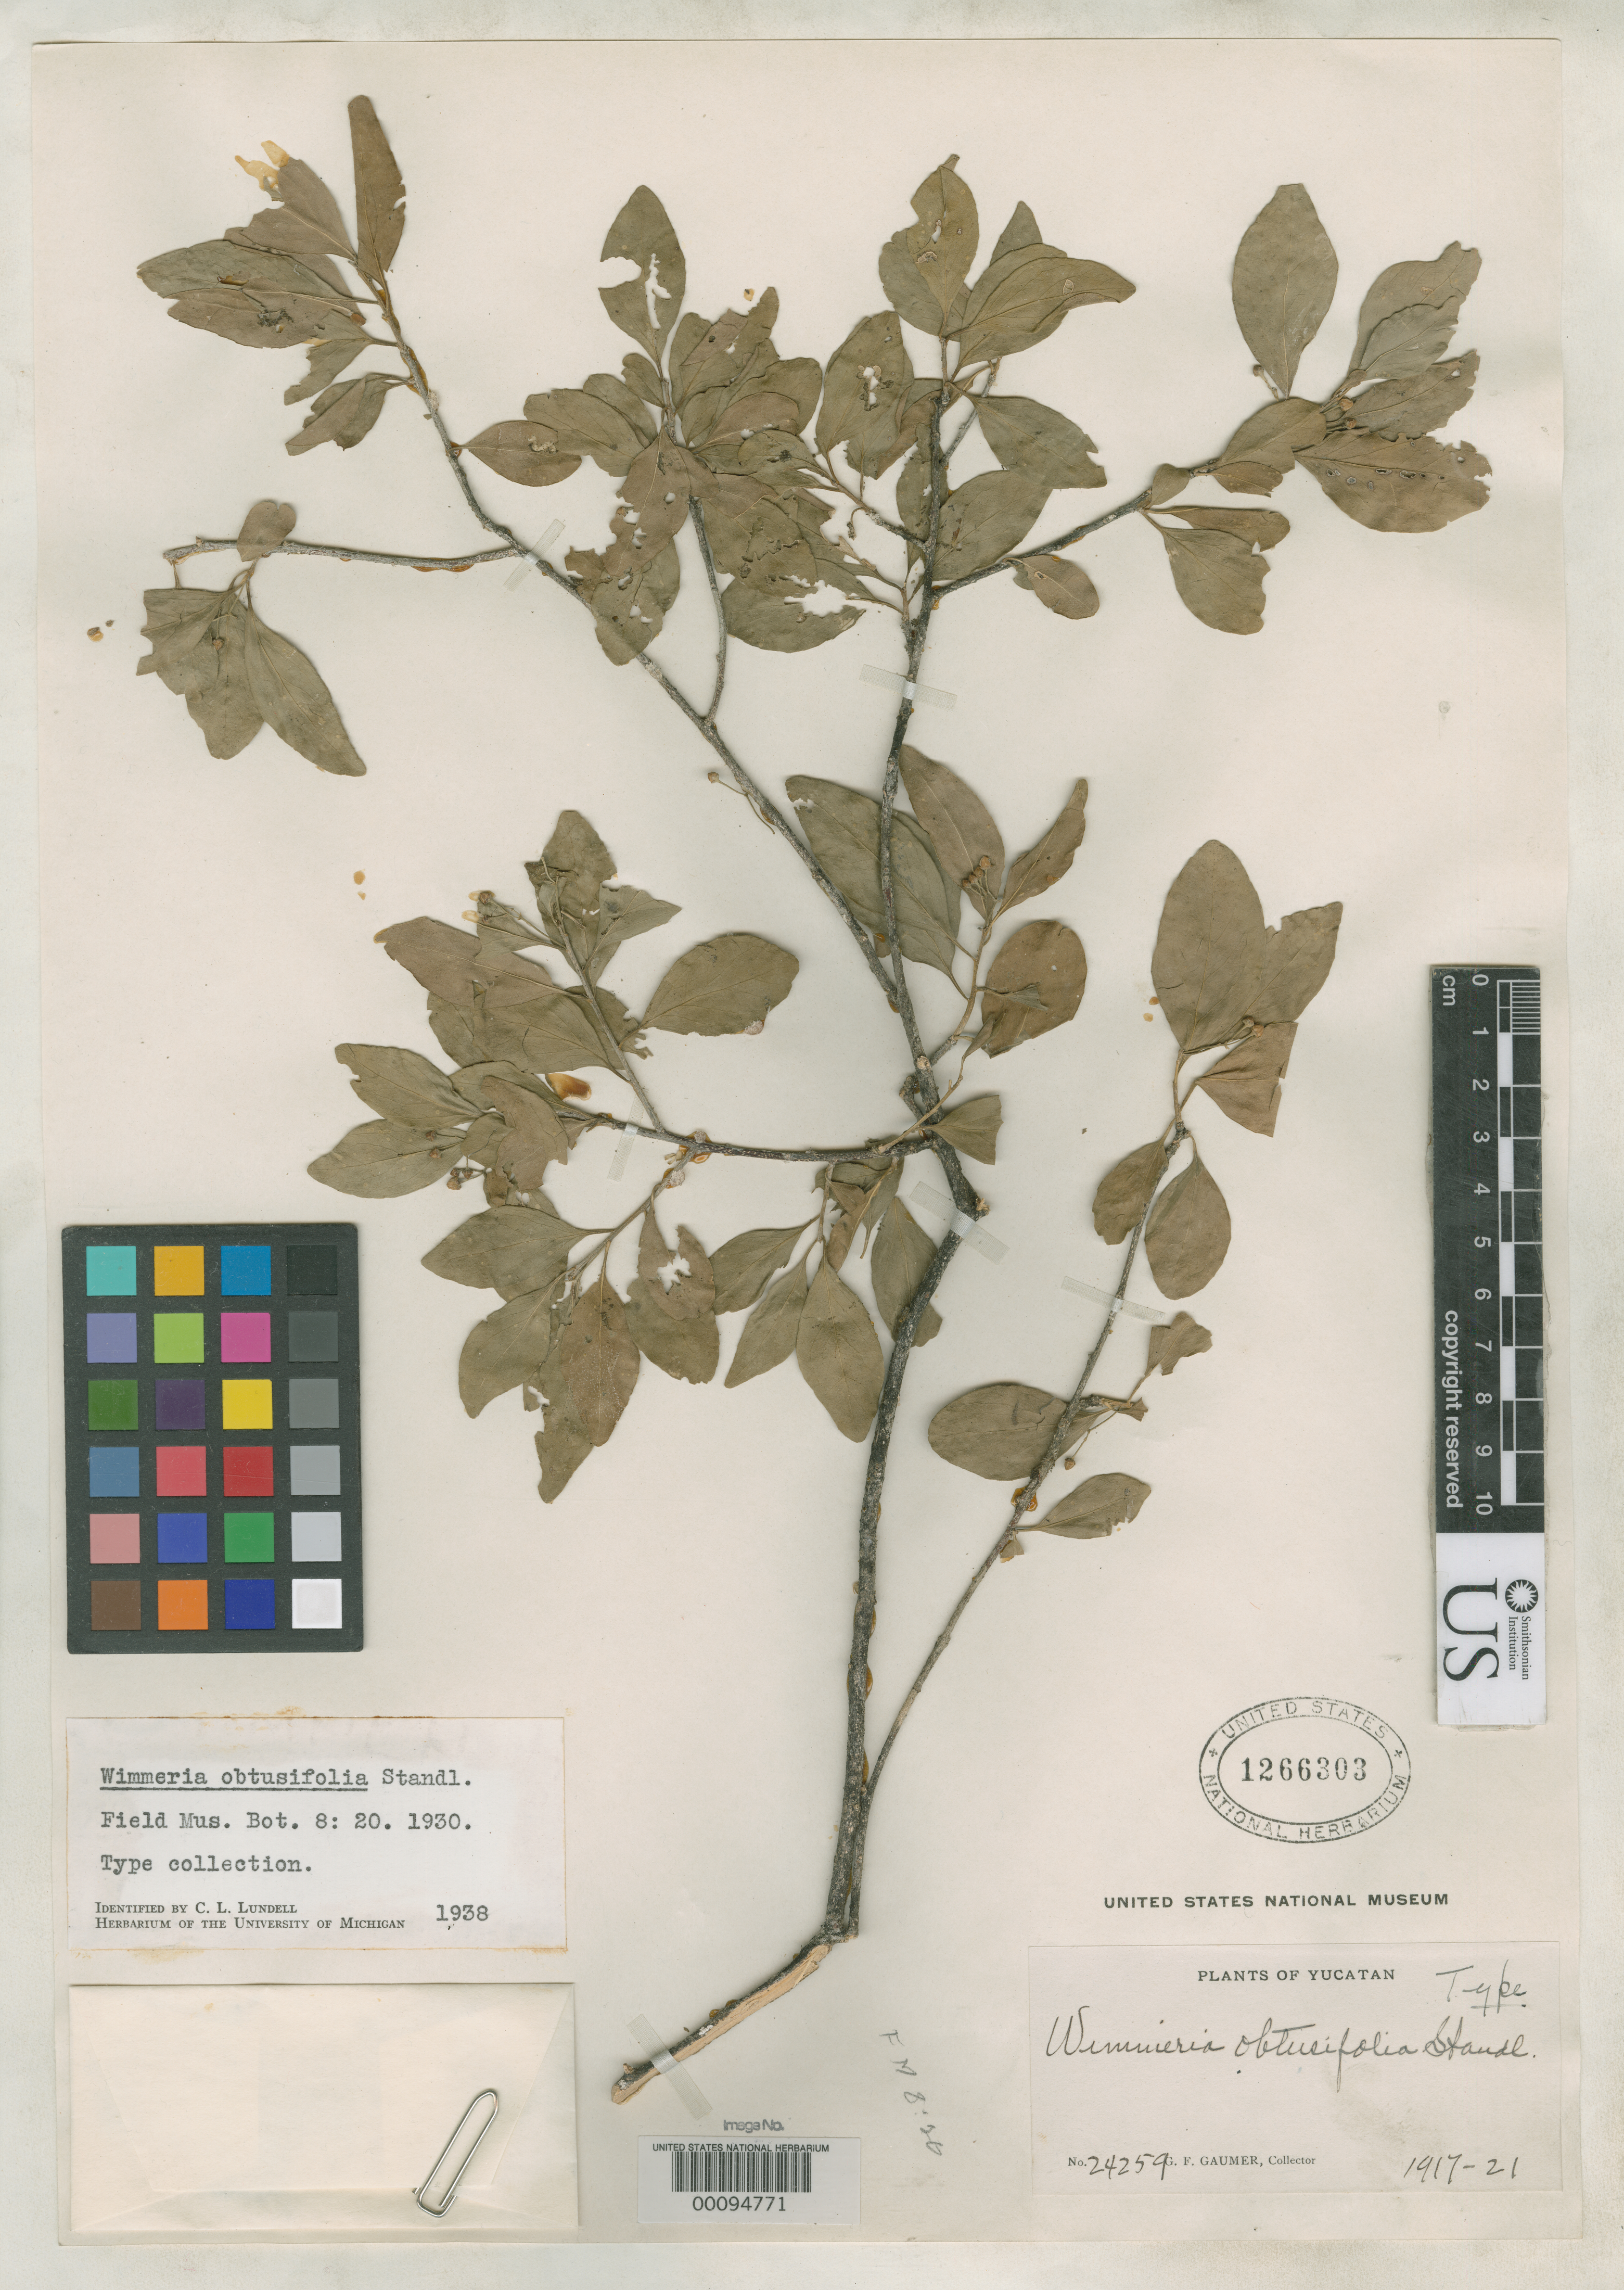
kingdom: Plantae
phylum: Tracheophyta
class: Magnoliopsida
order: Celastrales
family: Celastraceae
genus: Wimmeria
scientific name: Wimmeria obtusifolia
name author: Standl.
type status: Isotype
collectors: G. F. Gaumer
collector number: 24259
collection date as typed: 1917 to -- --- 1921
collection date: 1917/1921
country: Mexico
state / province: Yucatán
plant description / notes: This sheet annotated as "Type" (apparently by Standley) but protologue specifies holotype at F.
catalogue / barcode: US 1266303